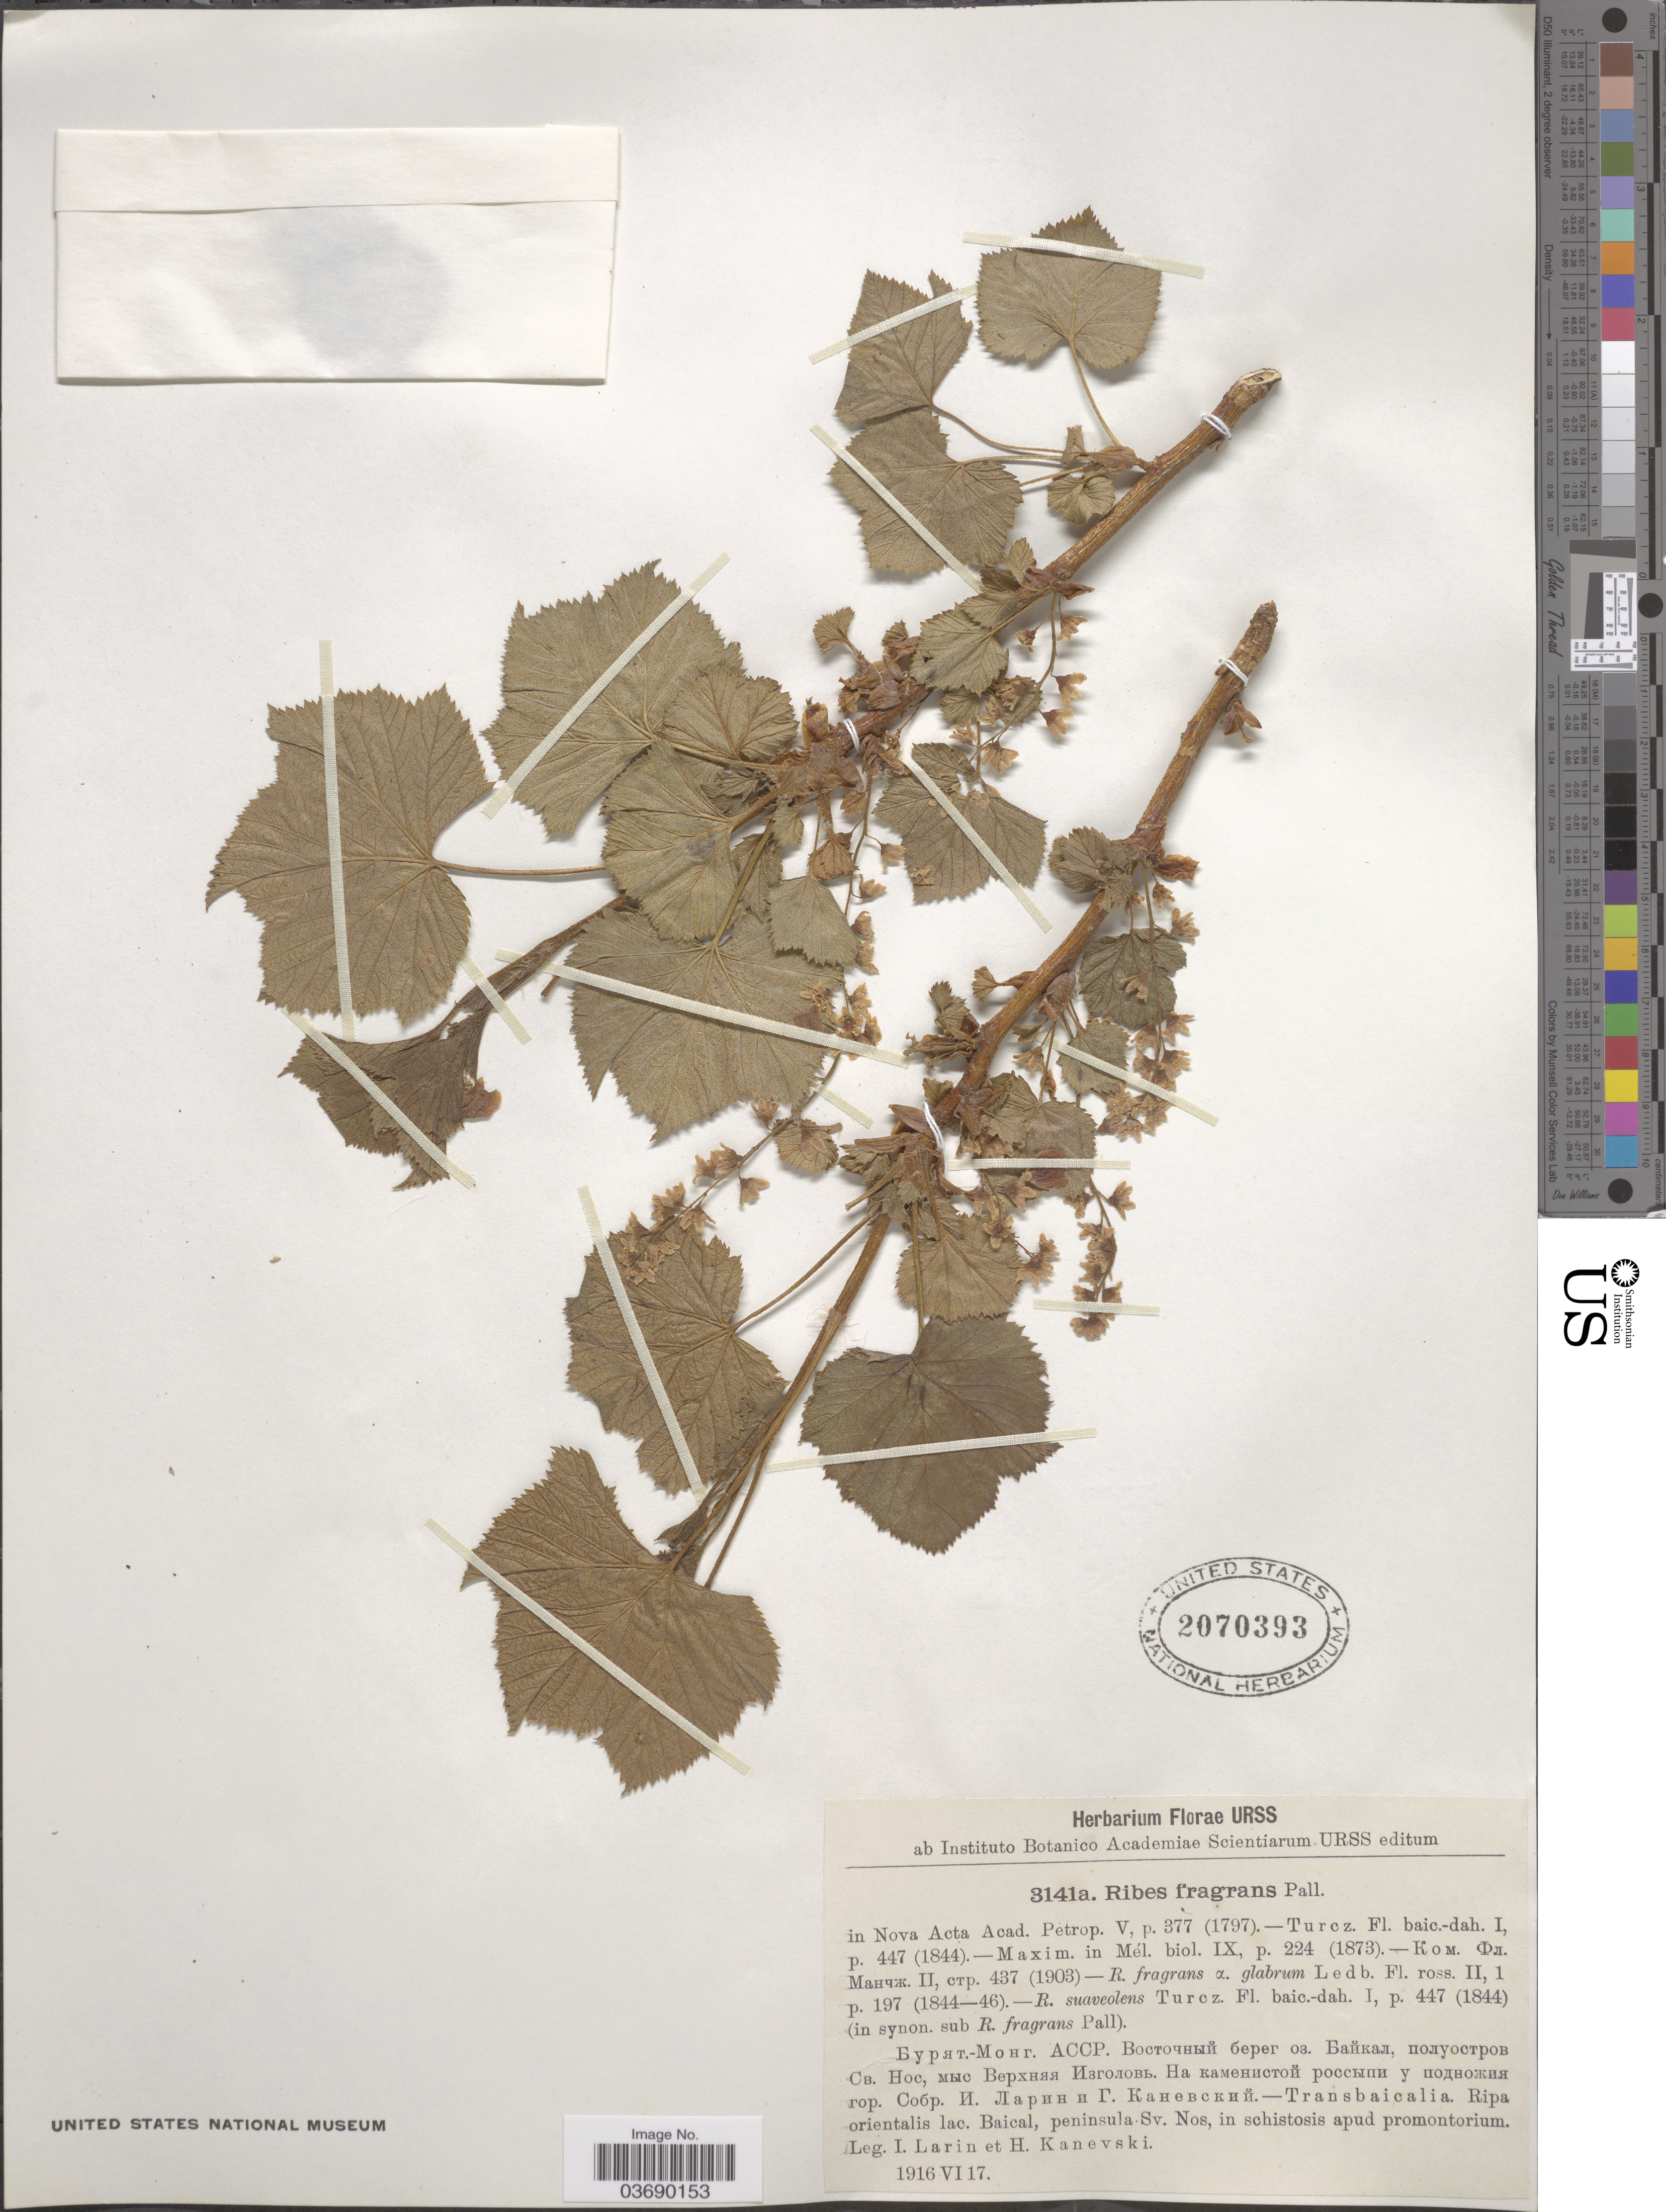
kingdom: Plantae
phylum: Tracheophyta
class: Magnoliopsida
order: Saxifragales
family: Grossulariaceae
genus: Ribes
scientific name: Ribes fragrans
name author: Pall.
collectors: I. Larin & H. Kanevski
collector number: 3141a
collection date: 1916-06-17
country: Russian Federation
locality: Transbaicalia. Ripa orientalis lac. Baical, peninsula Sv. Nos.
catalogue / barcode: US 2070393